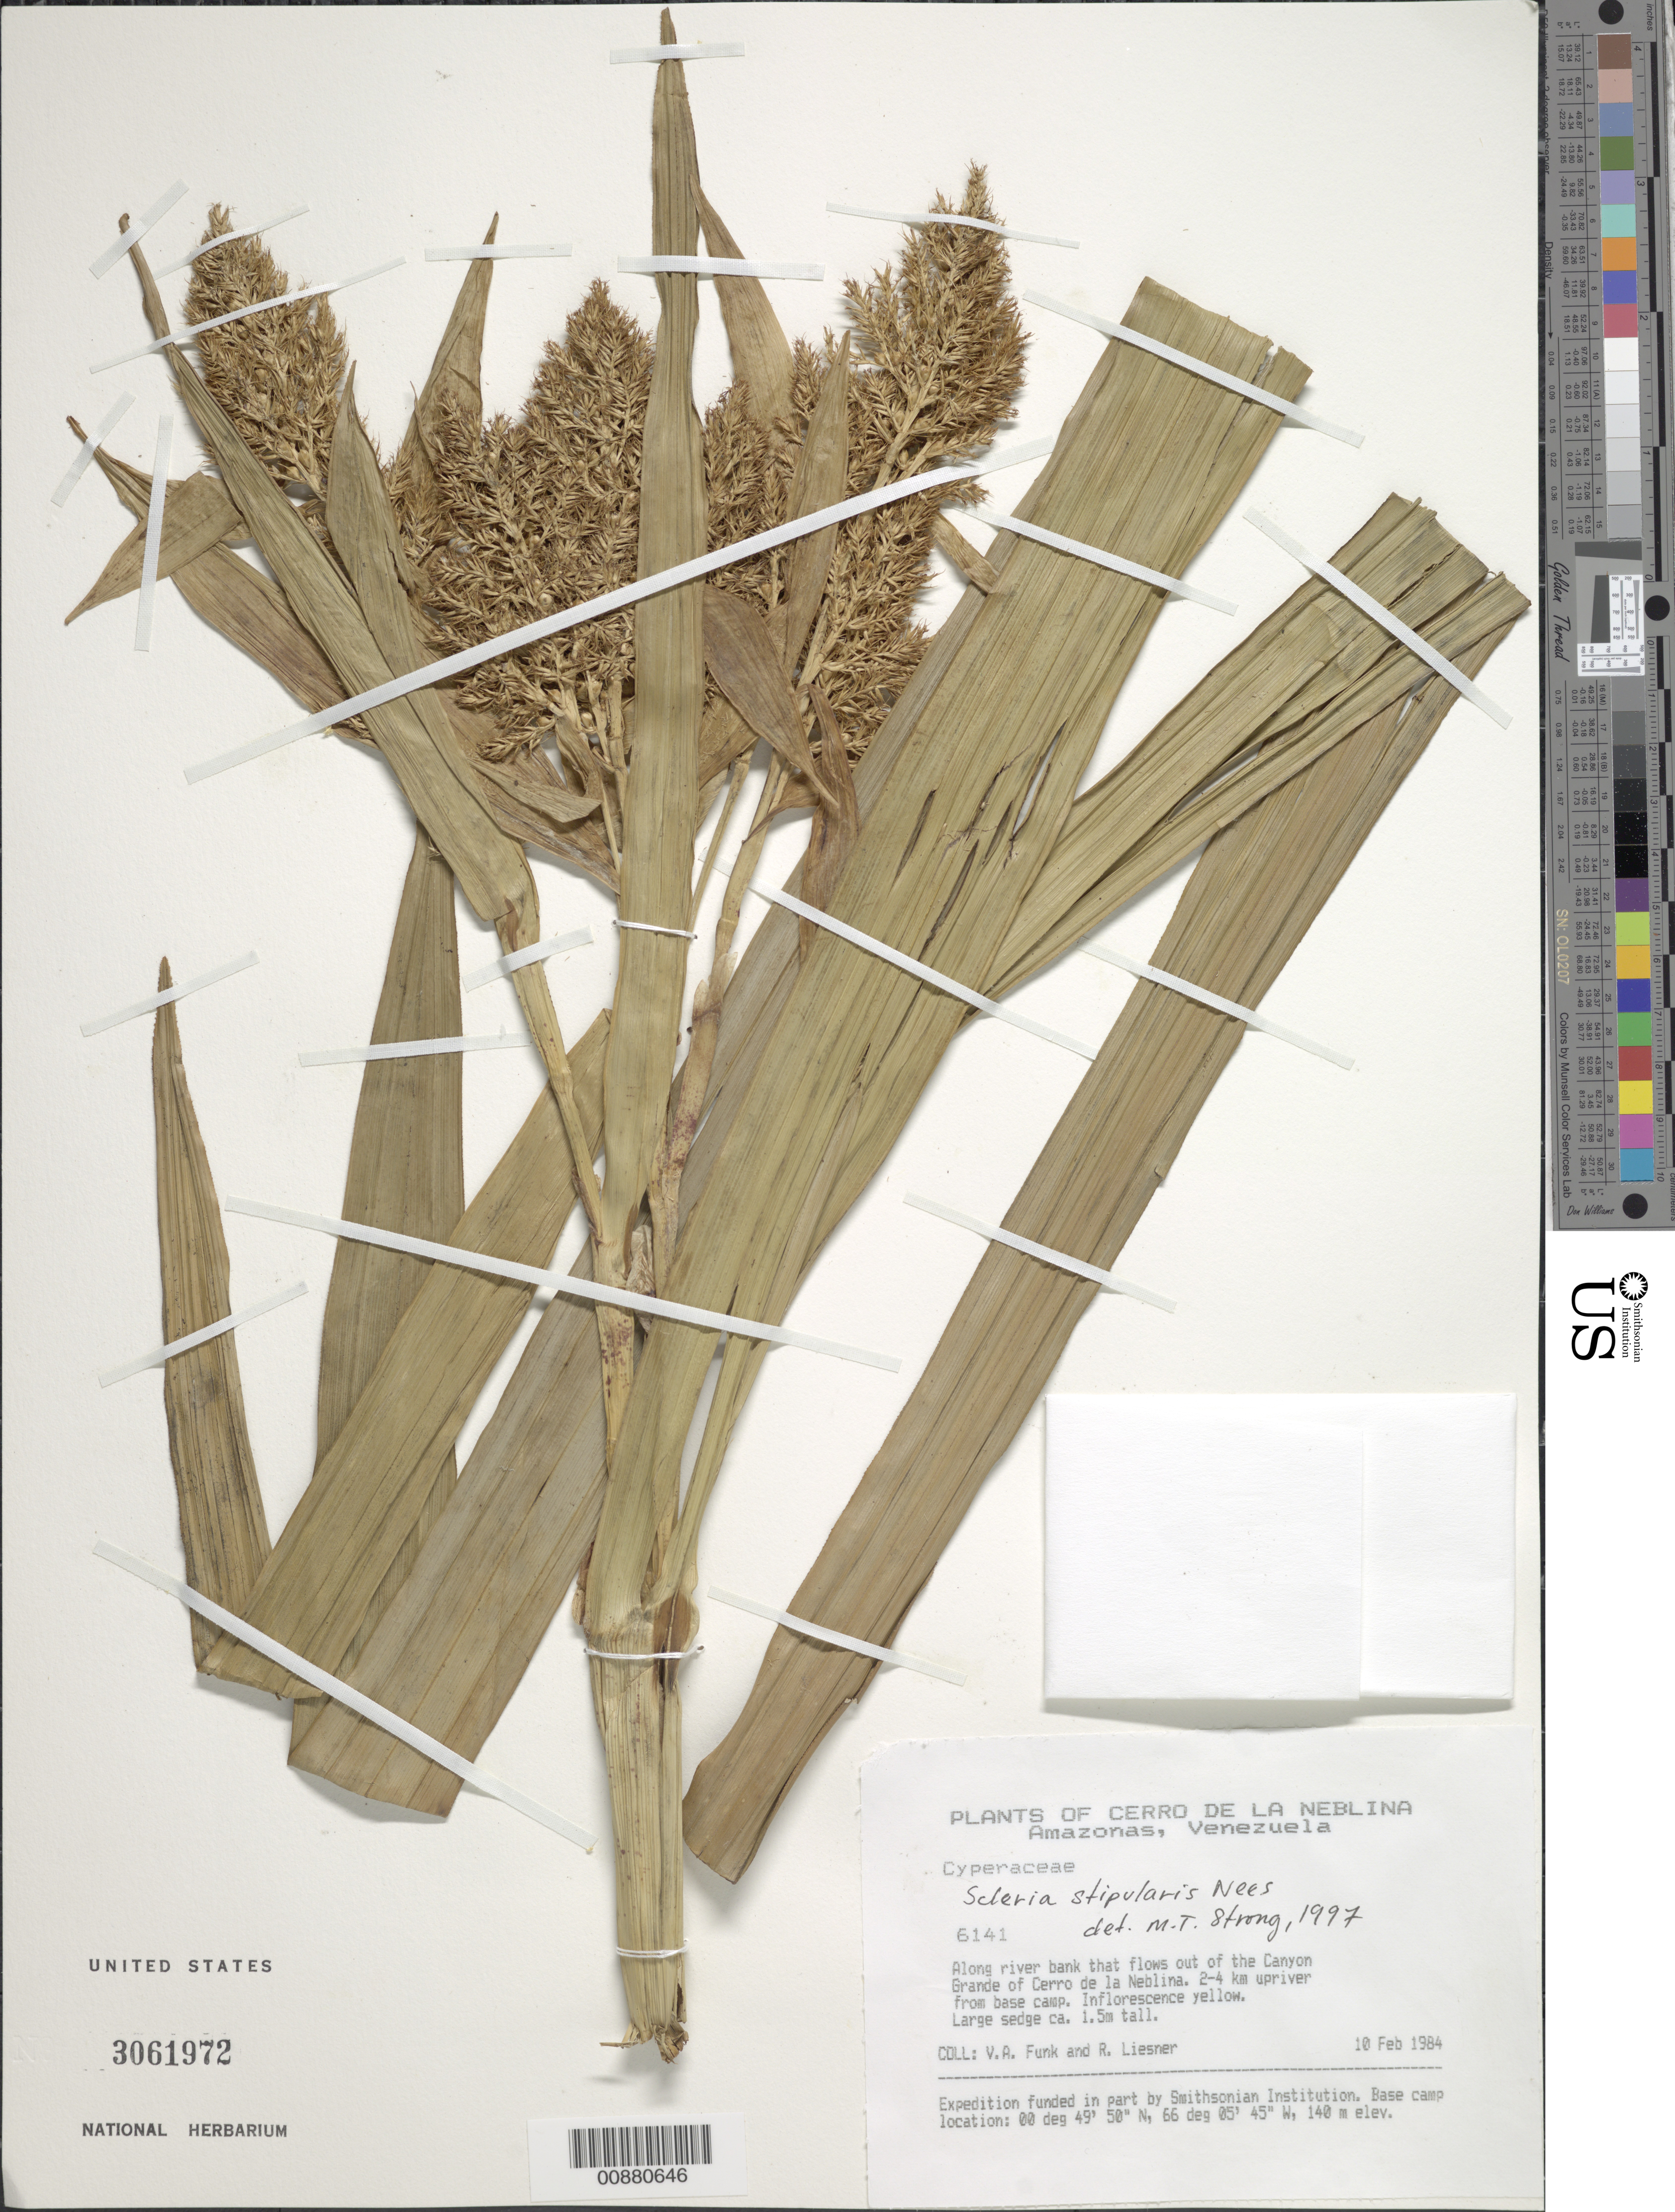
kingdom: Plantae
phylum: Tracheophyta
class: Liliopsida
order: Poales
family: Cyperaceae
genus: Scleria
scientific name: Scleria stipularis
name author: Nees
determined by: Strong, M. T., (US), Smithsonian Institution - National Museum of Natural History (UNITED STATES)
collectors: V. Funk & R. L. Liesner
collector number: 6141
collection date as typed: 10-Feb-84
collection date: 1984-02-10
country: Venezuela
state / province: Amazonas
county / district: Río Negro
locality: Canyon Grande, Cerro de la Neblina, 2-4 km upriver from base camp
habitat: Along river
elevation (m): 140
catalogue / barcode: US 3061972